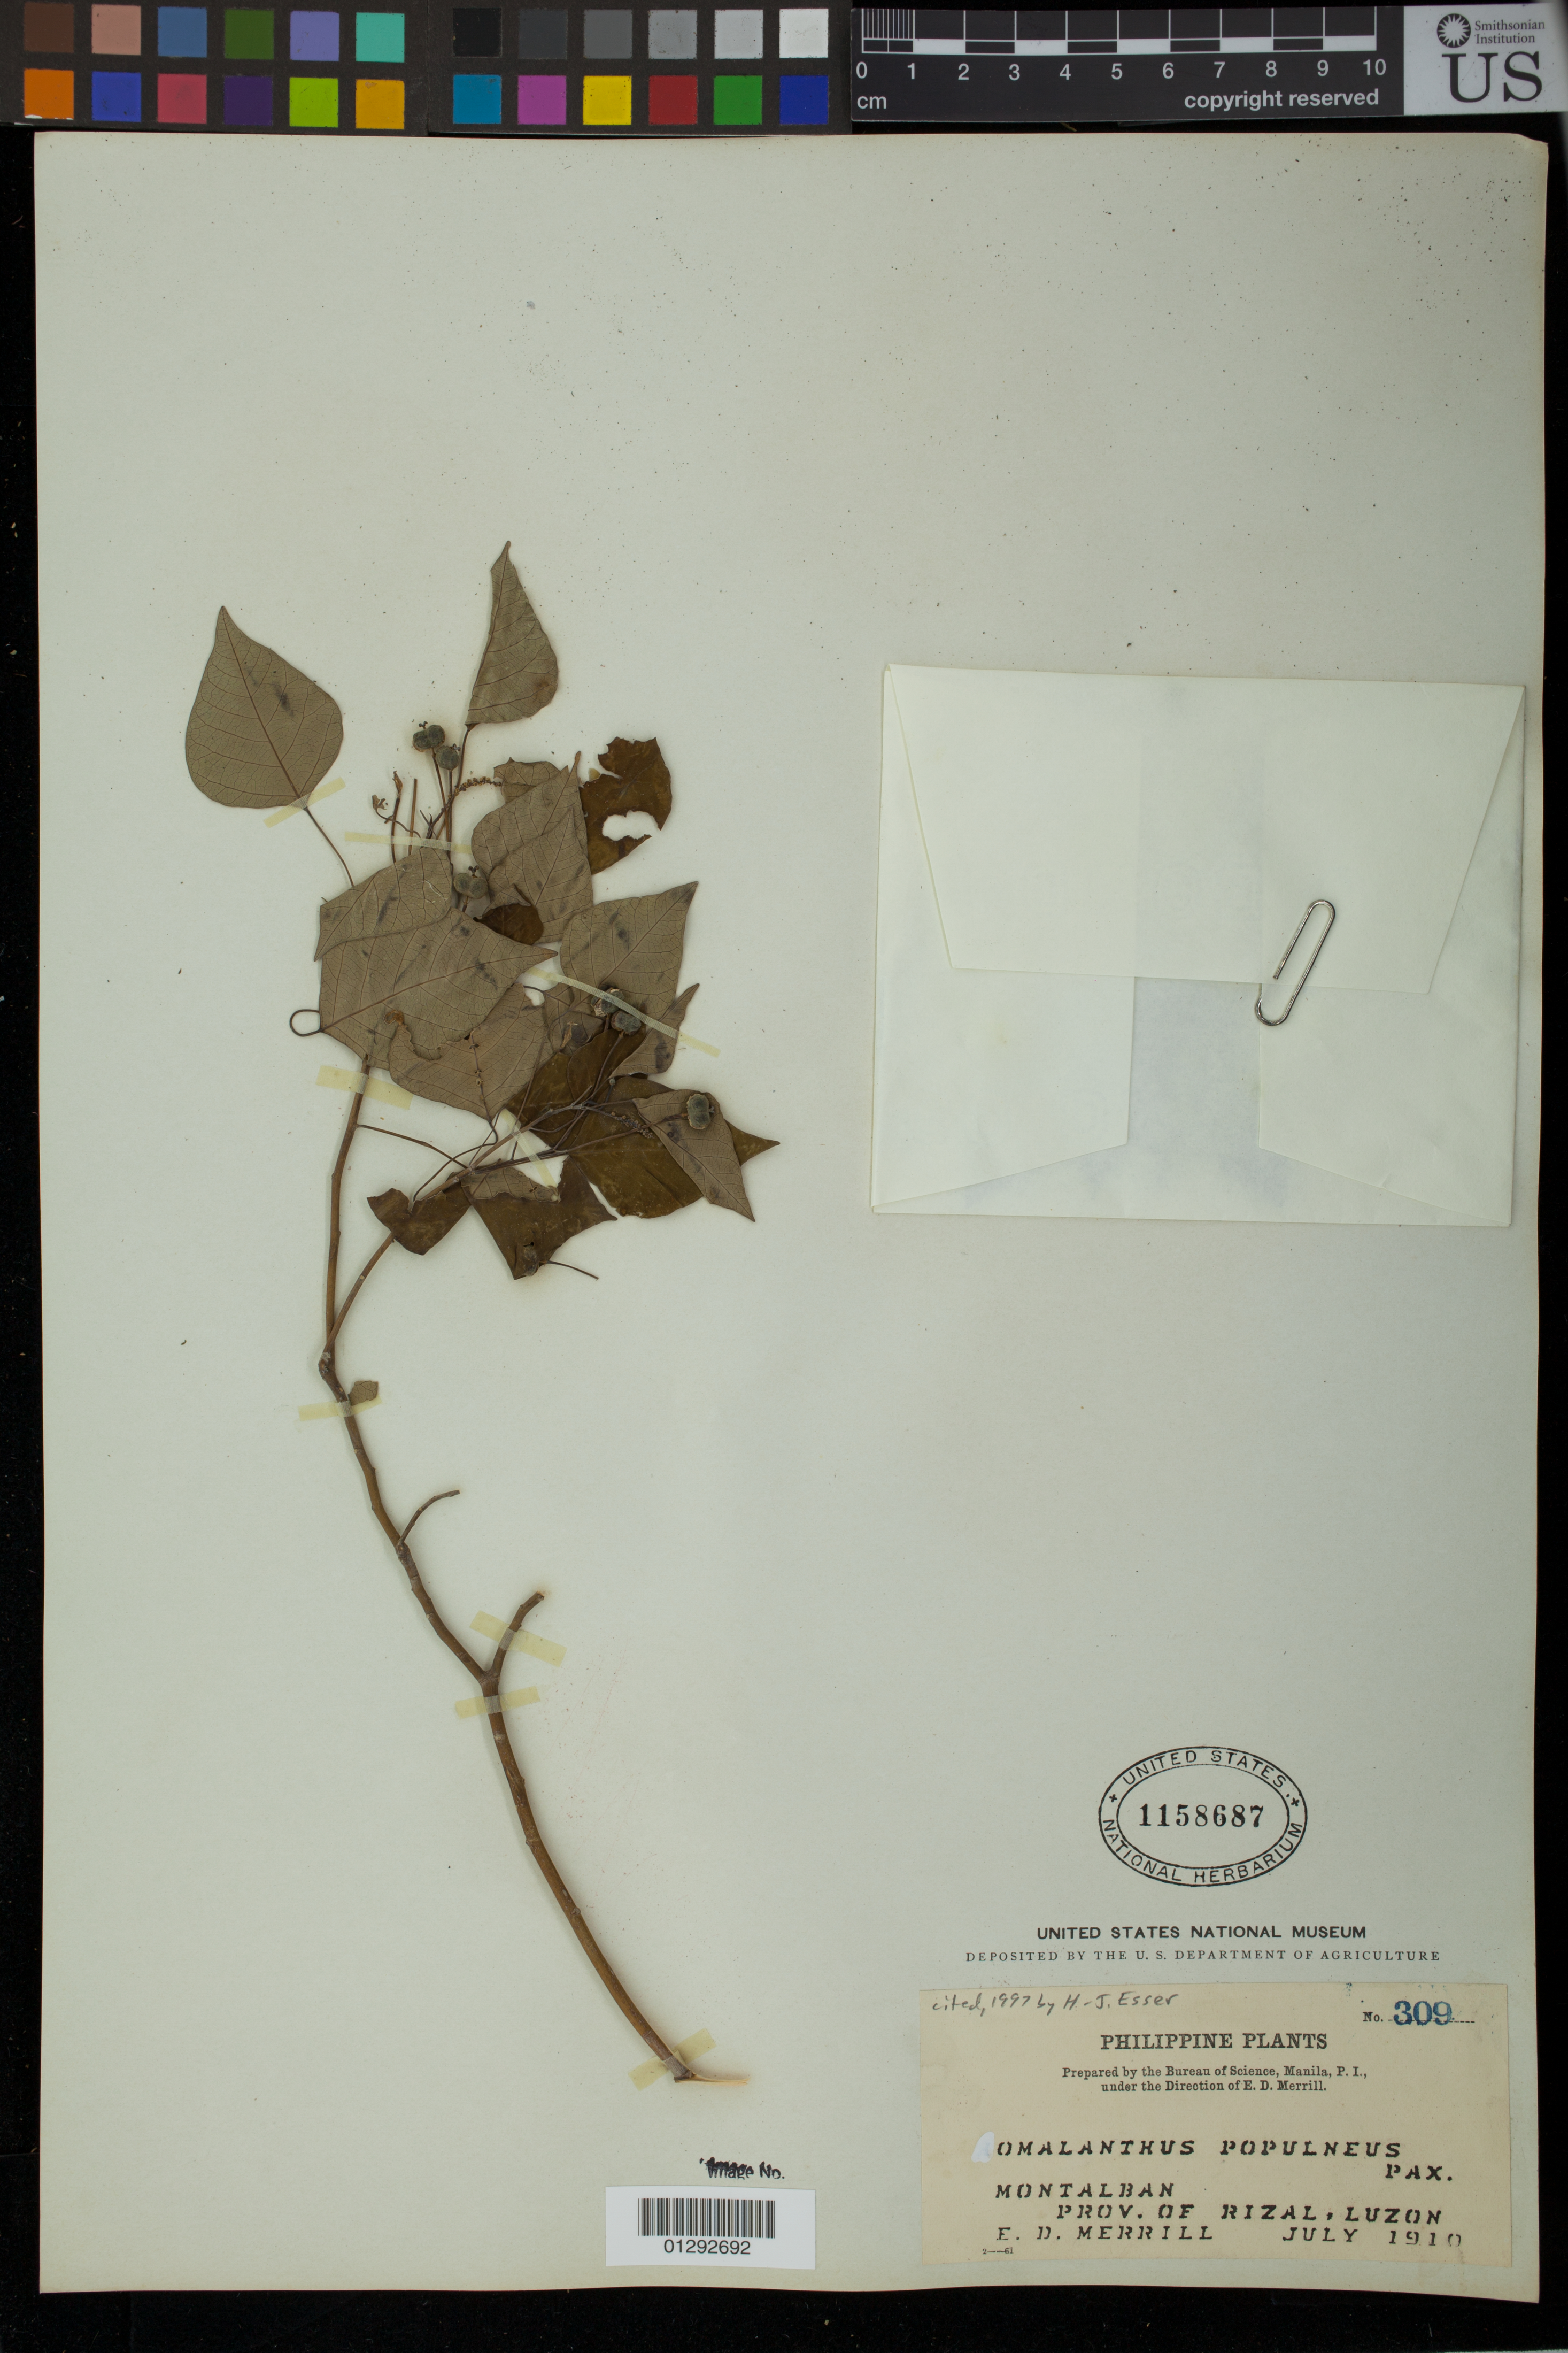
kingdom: Plantae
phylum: Tracheophyta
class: Magnoliopsida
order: Malpighiales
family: Euphorbiaceae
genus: Homalanthus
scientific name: Homalanthus populneus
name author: (Geiseler) Kuntze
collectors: E. D. Merrill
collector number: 309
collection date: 1910-07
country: Philippines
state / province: Calabarzon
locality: Montalban, Province of Rizal, Luzon.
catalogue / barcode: US 1158687